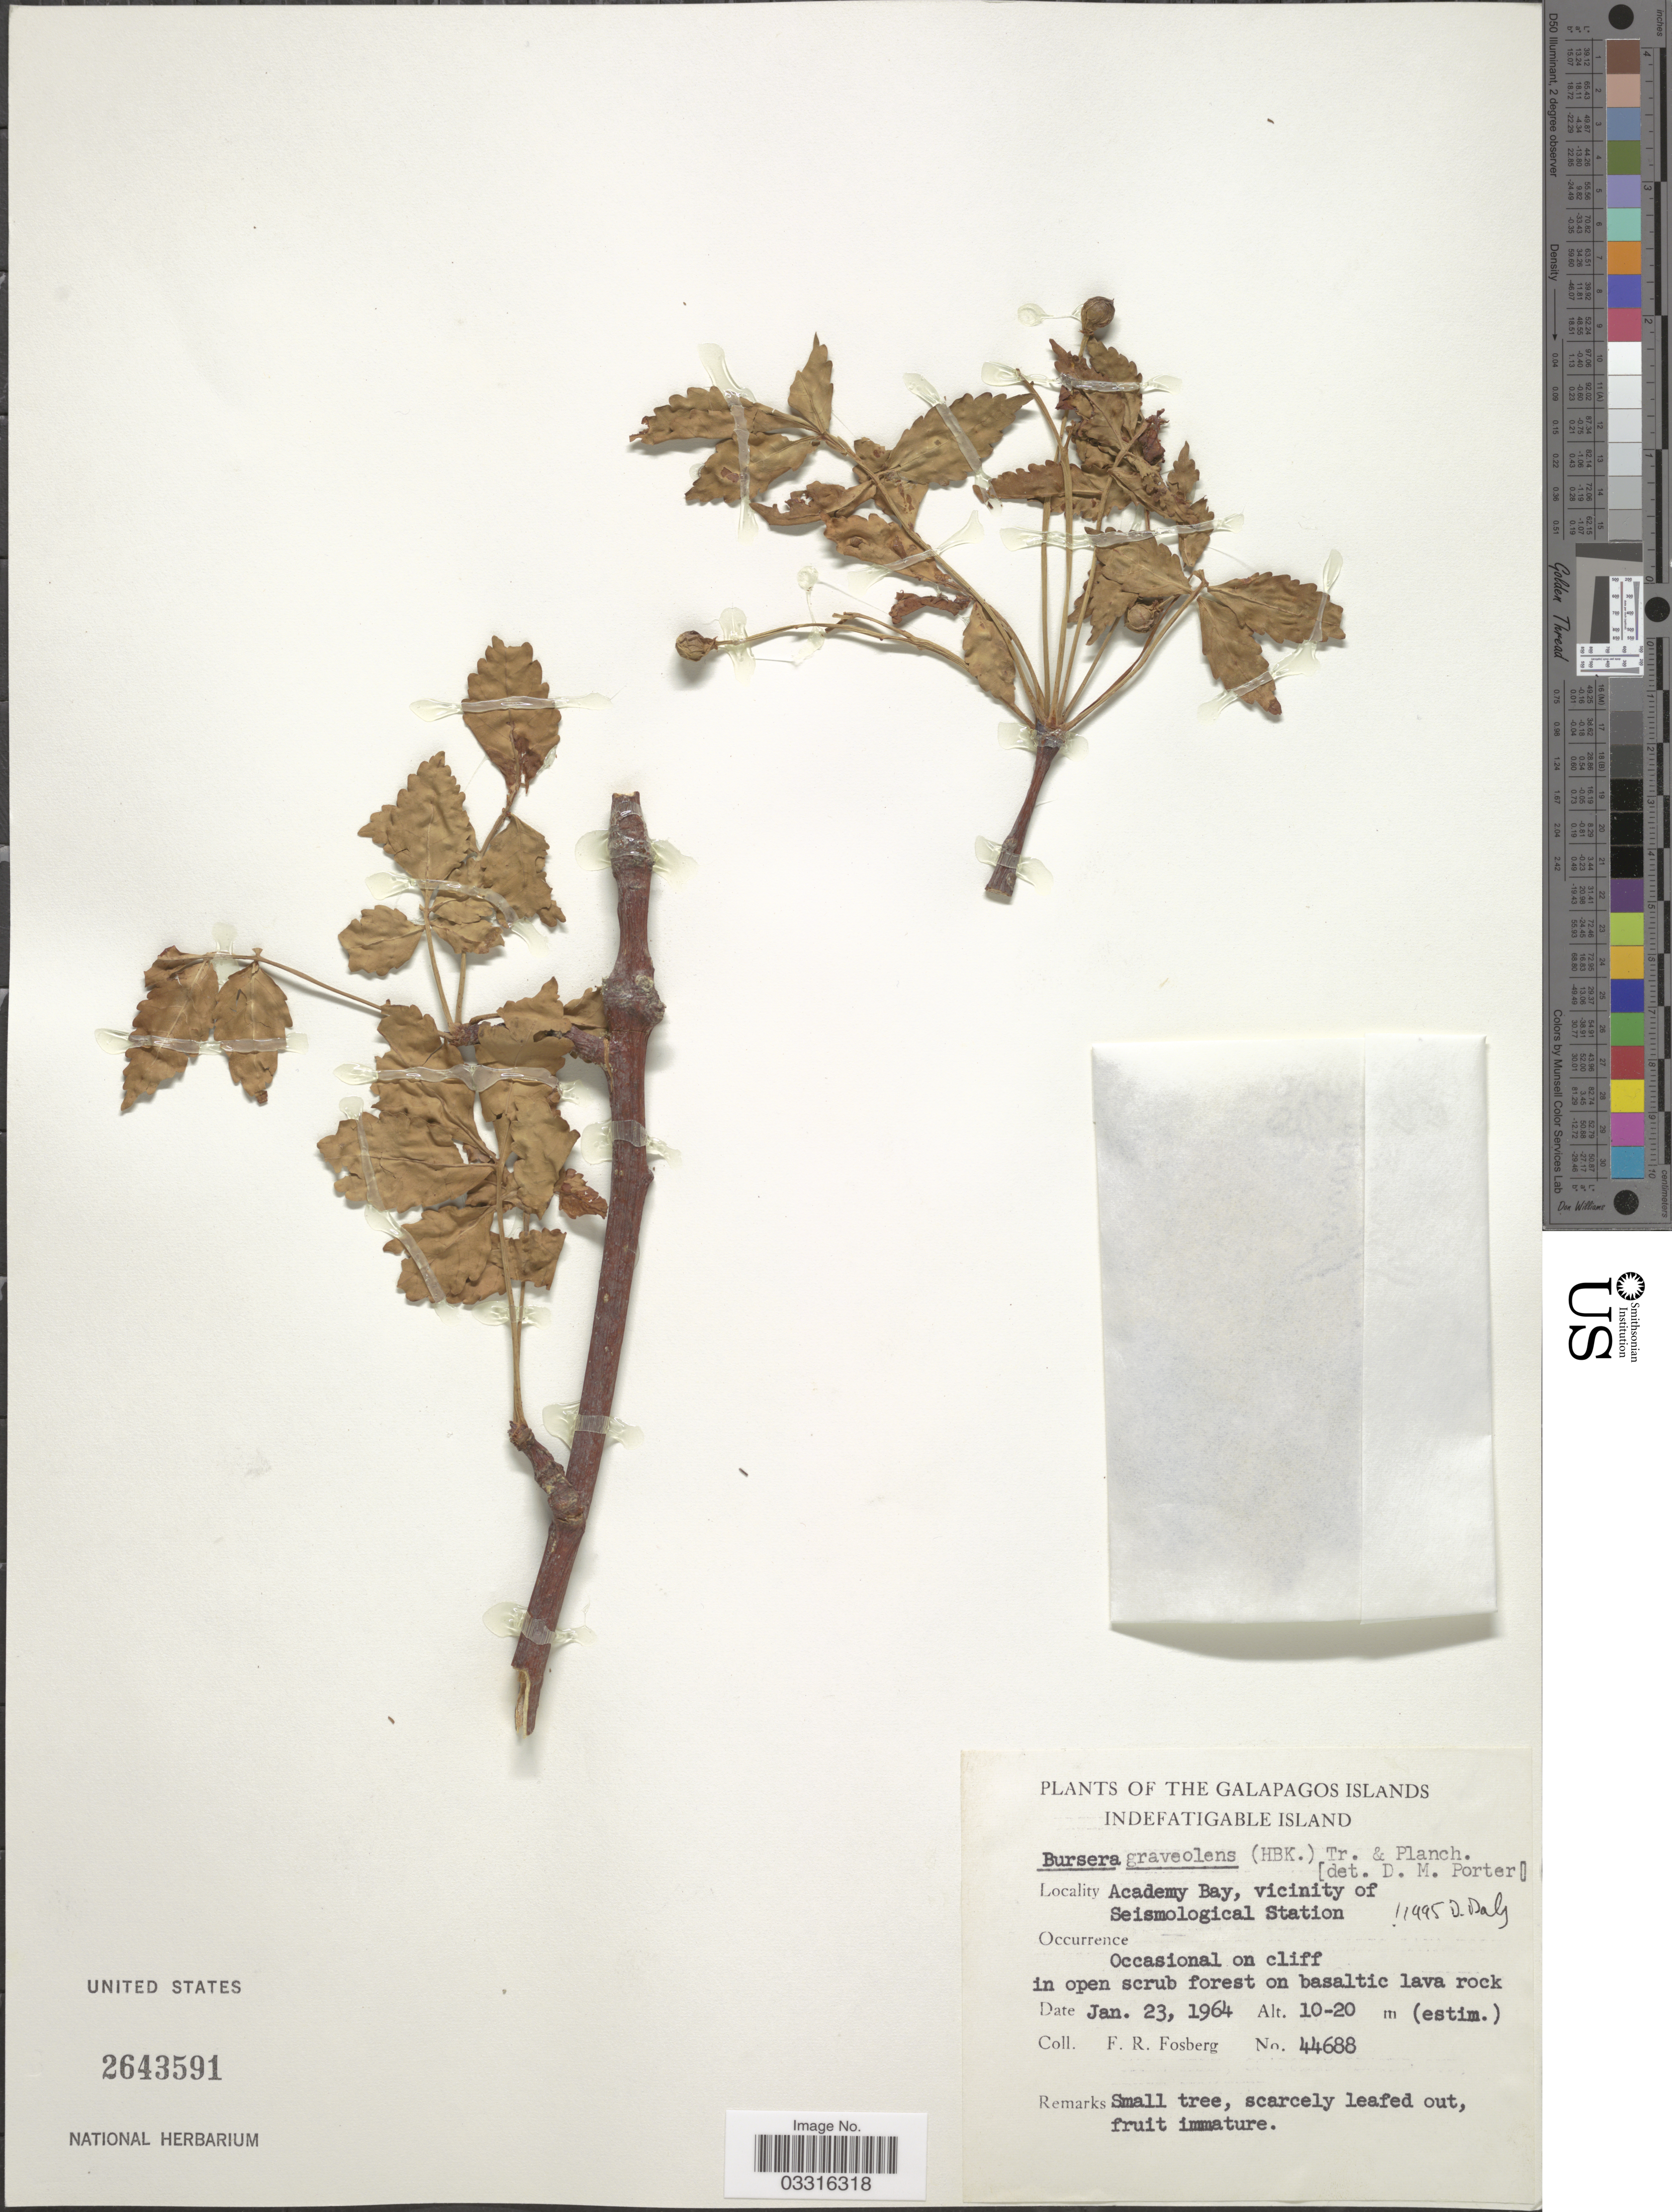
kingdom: Plantae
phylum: Tracheophyta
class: Magnoliopsida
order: Sapindales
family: Burseraceae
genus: Bursera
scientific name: Bursera graveolens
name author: (Kunth) Triana & Planch.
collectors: F. R. Fosberg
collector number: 44688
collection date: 1964-01-23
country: Ecuador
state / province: Colón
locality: The Galapagos Islands, Indefatigable Island, Academy Bay, vicinity of Seismological Station.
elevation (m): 10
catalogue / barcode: US 2643591